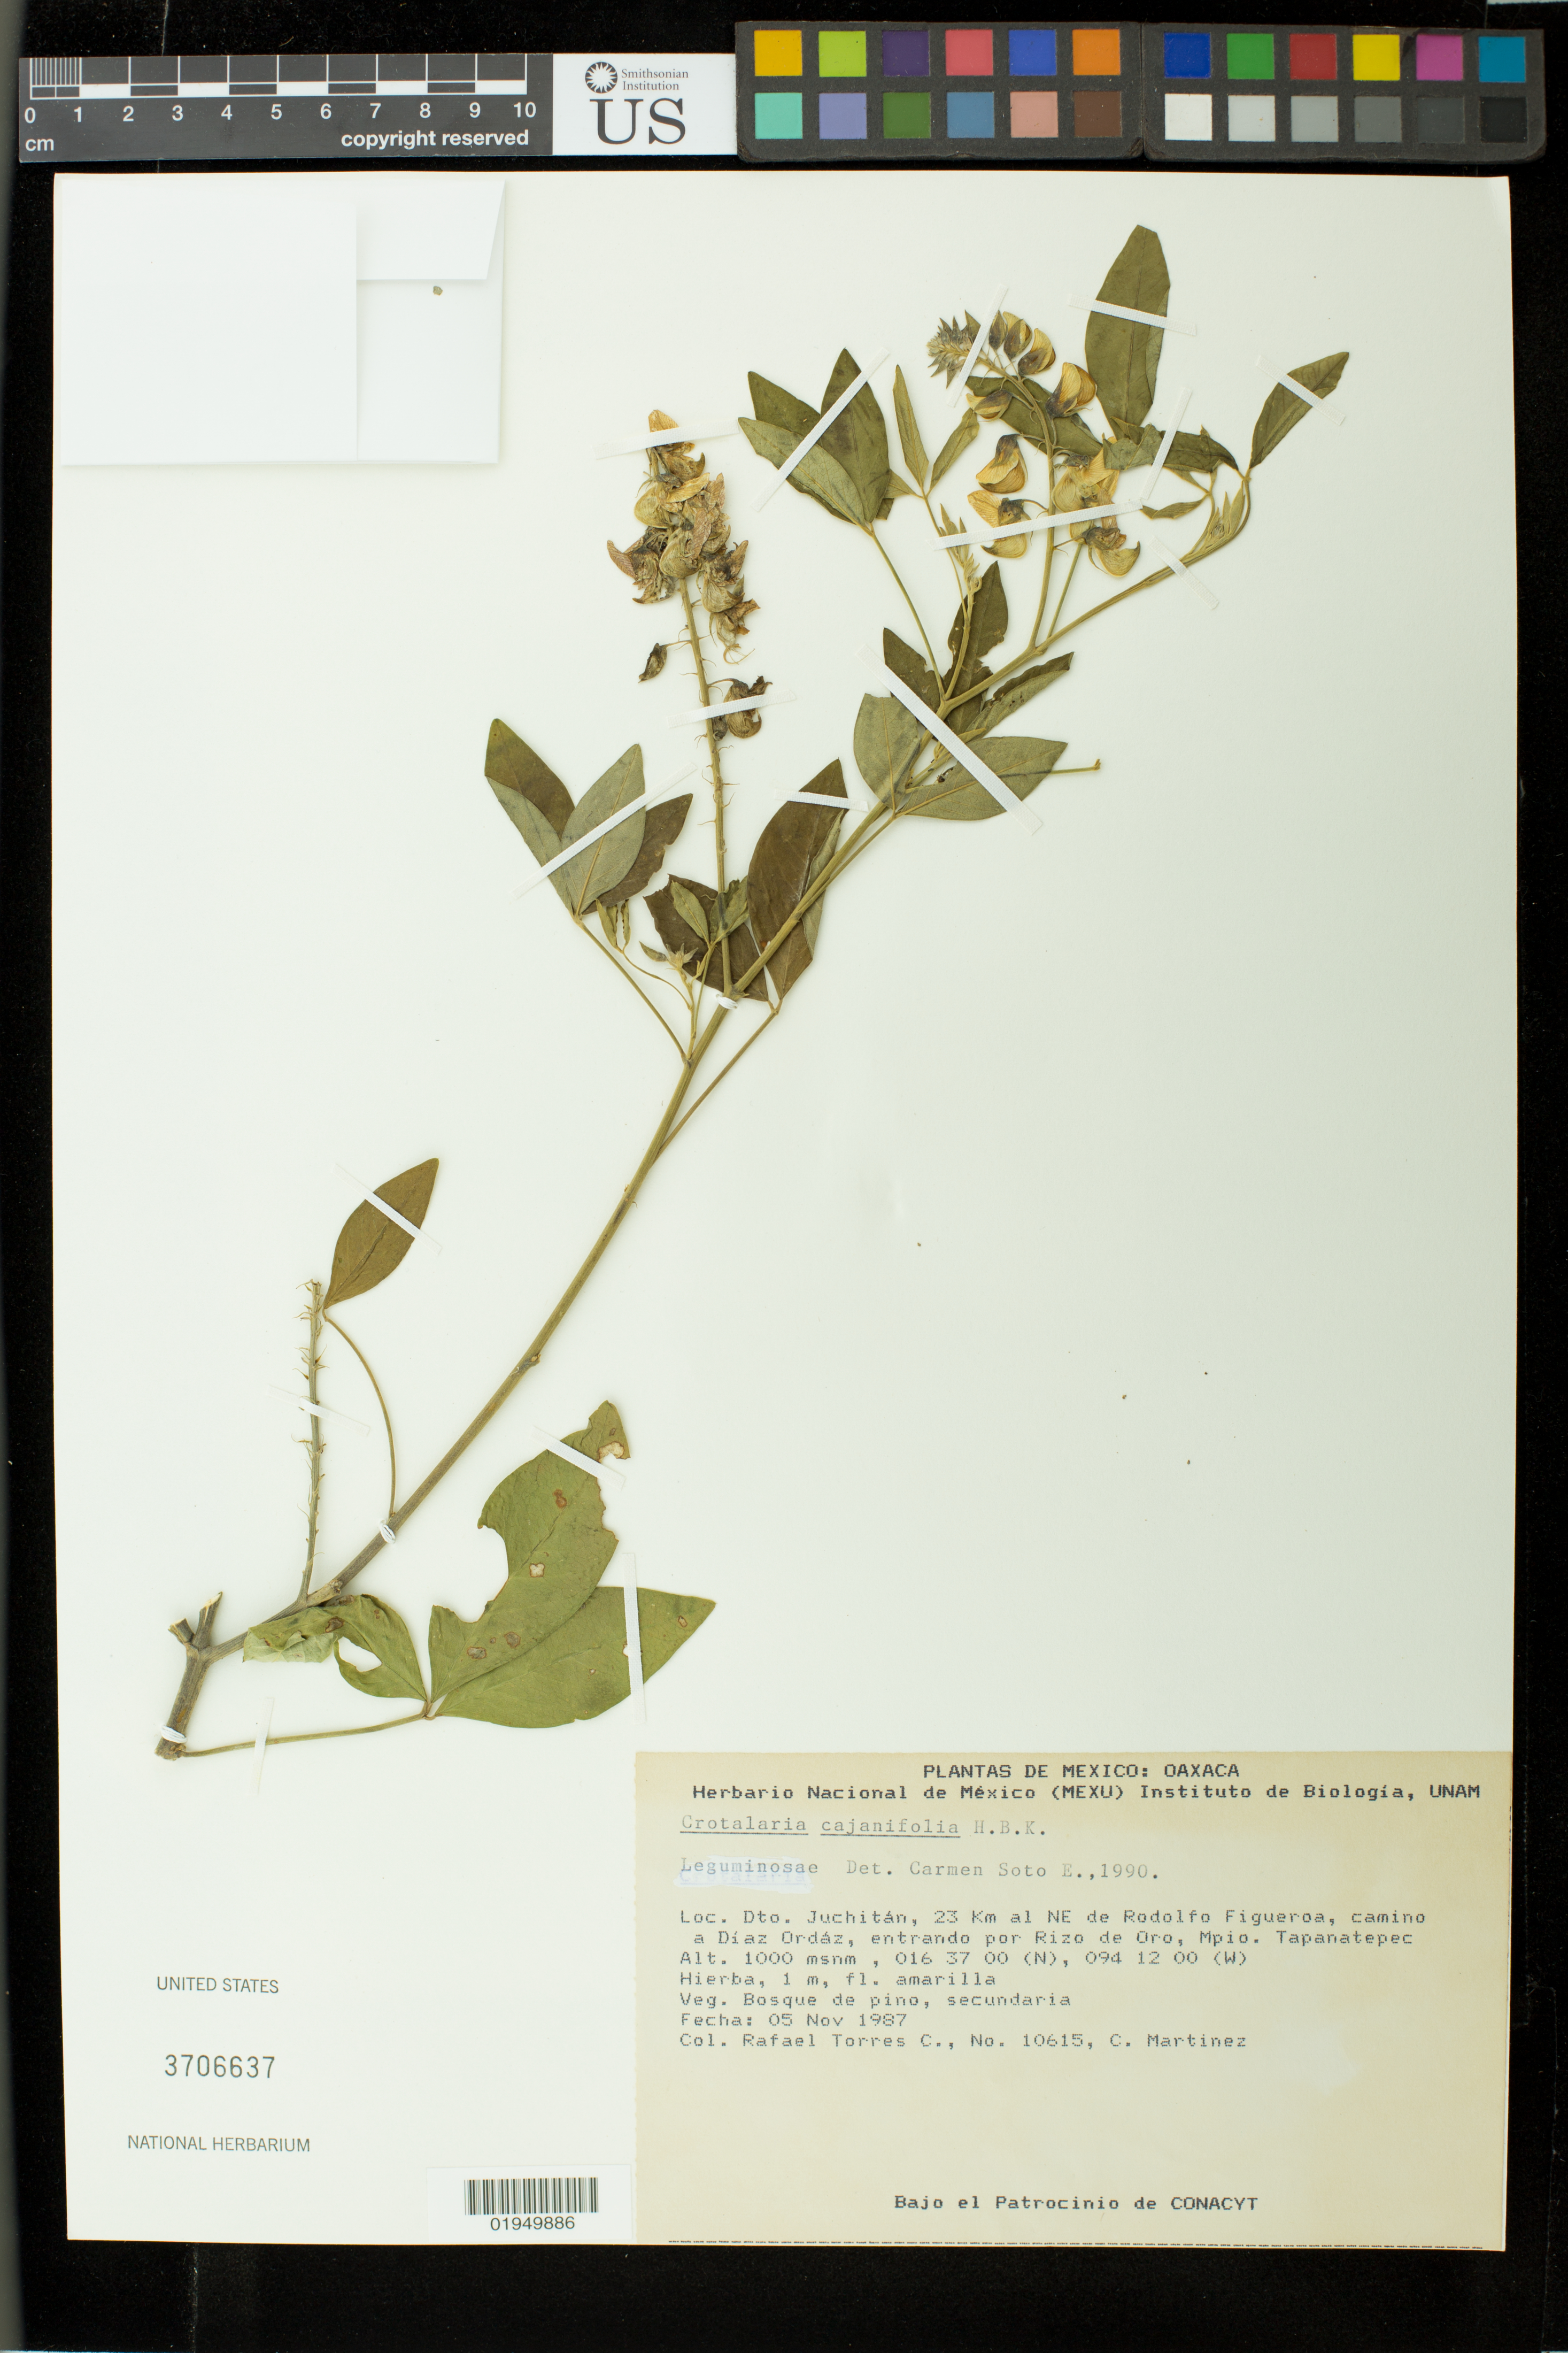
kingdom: Plantae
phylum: Tracheophyta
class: Magnoliopsida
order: Fabales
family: Fabaceae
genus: Crotalaria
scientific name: Crotalaria cajanifolia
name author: Kunth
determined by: Soto-Estrada, Carmen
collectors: R. Torres C. & C. Martínez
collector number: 10615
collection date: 1987-11-05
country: Mexico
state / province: Oaxaca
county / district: Juchitán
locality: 23 km al NE de Rodolfo Figueroa, camino a Diaz Ordaz, entrando por Rizo de Oro, Mpio. Tapanatepec.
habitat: Veg. Bosque de pino, secundaria.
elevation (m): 1000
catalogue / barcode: US 3706637